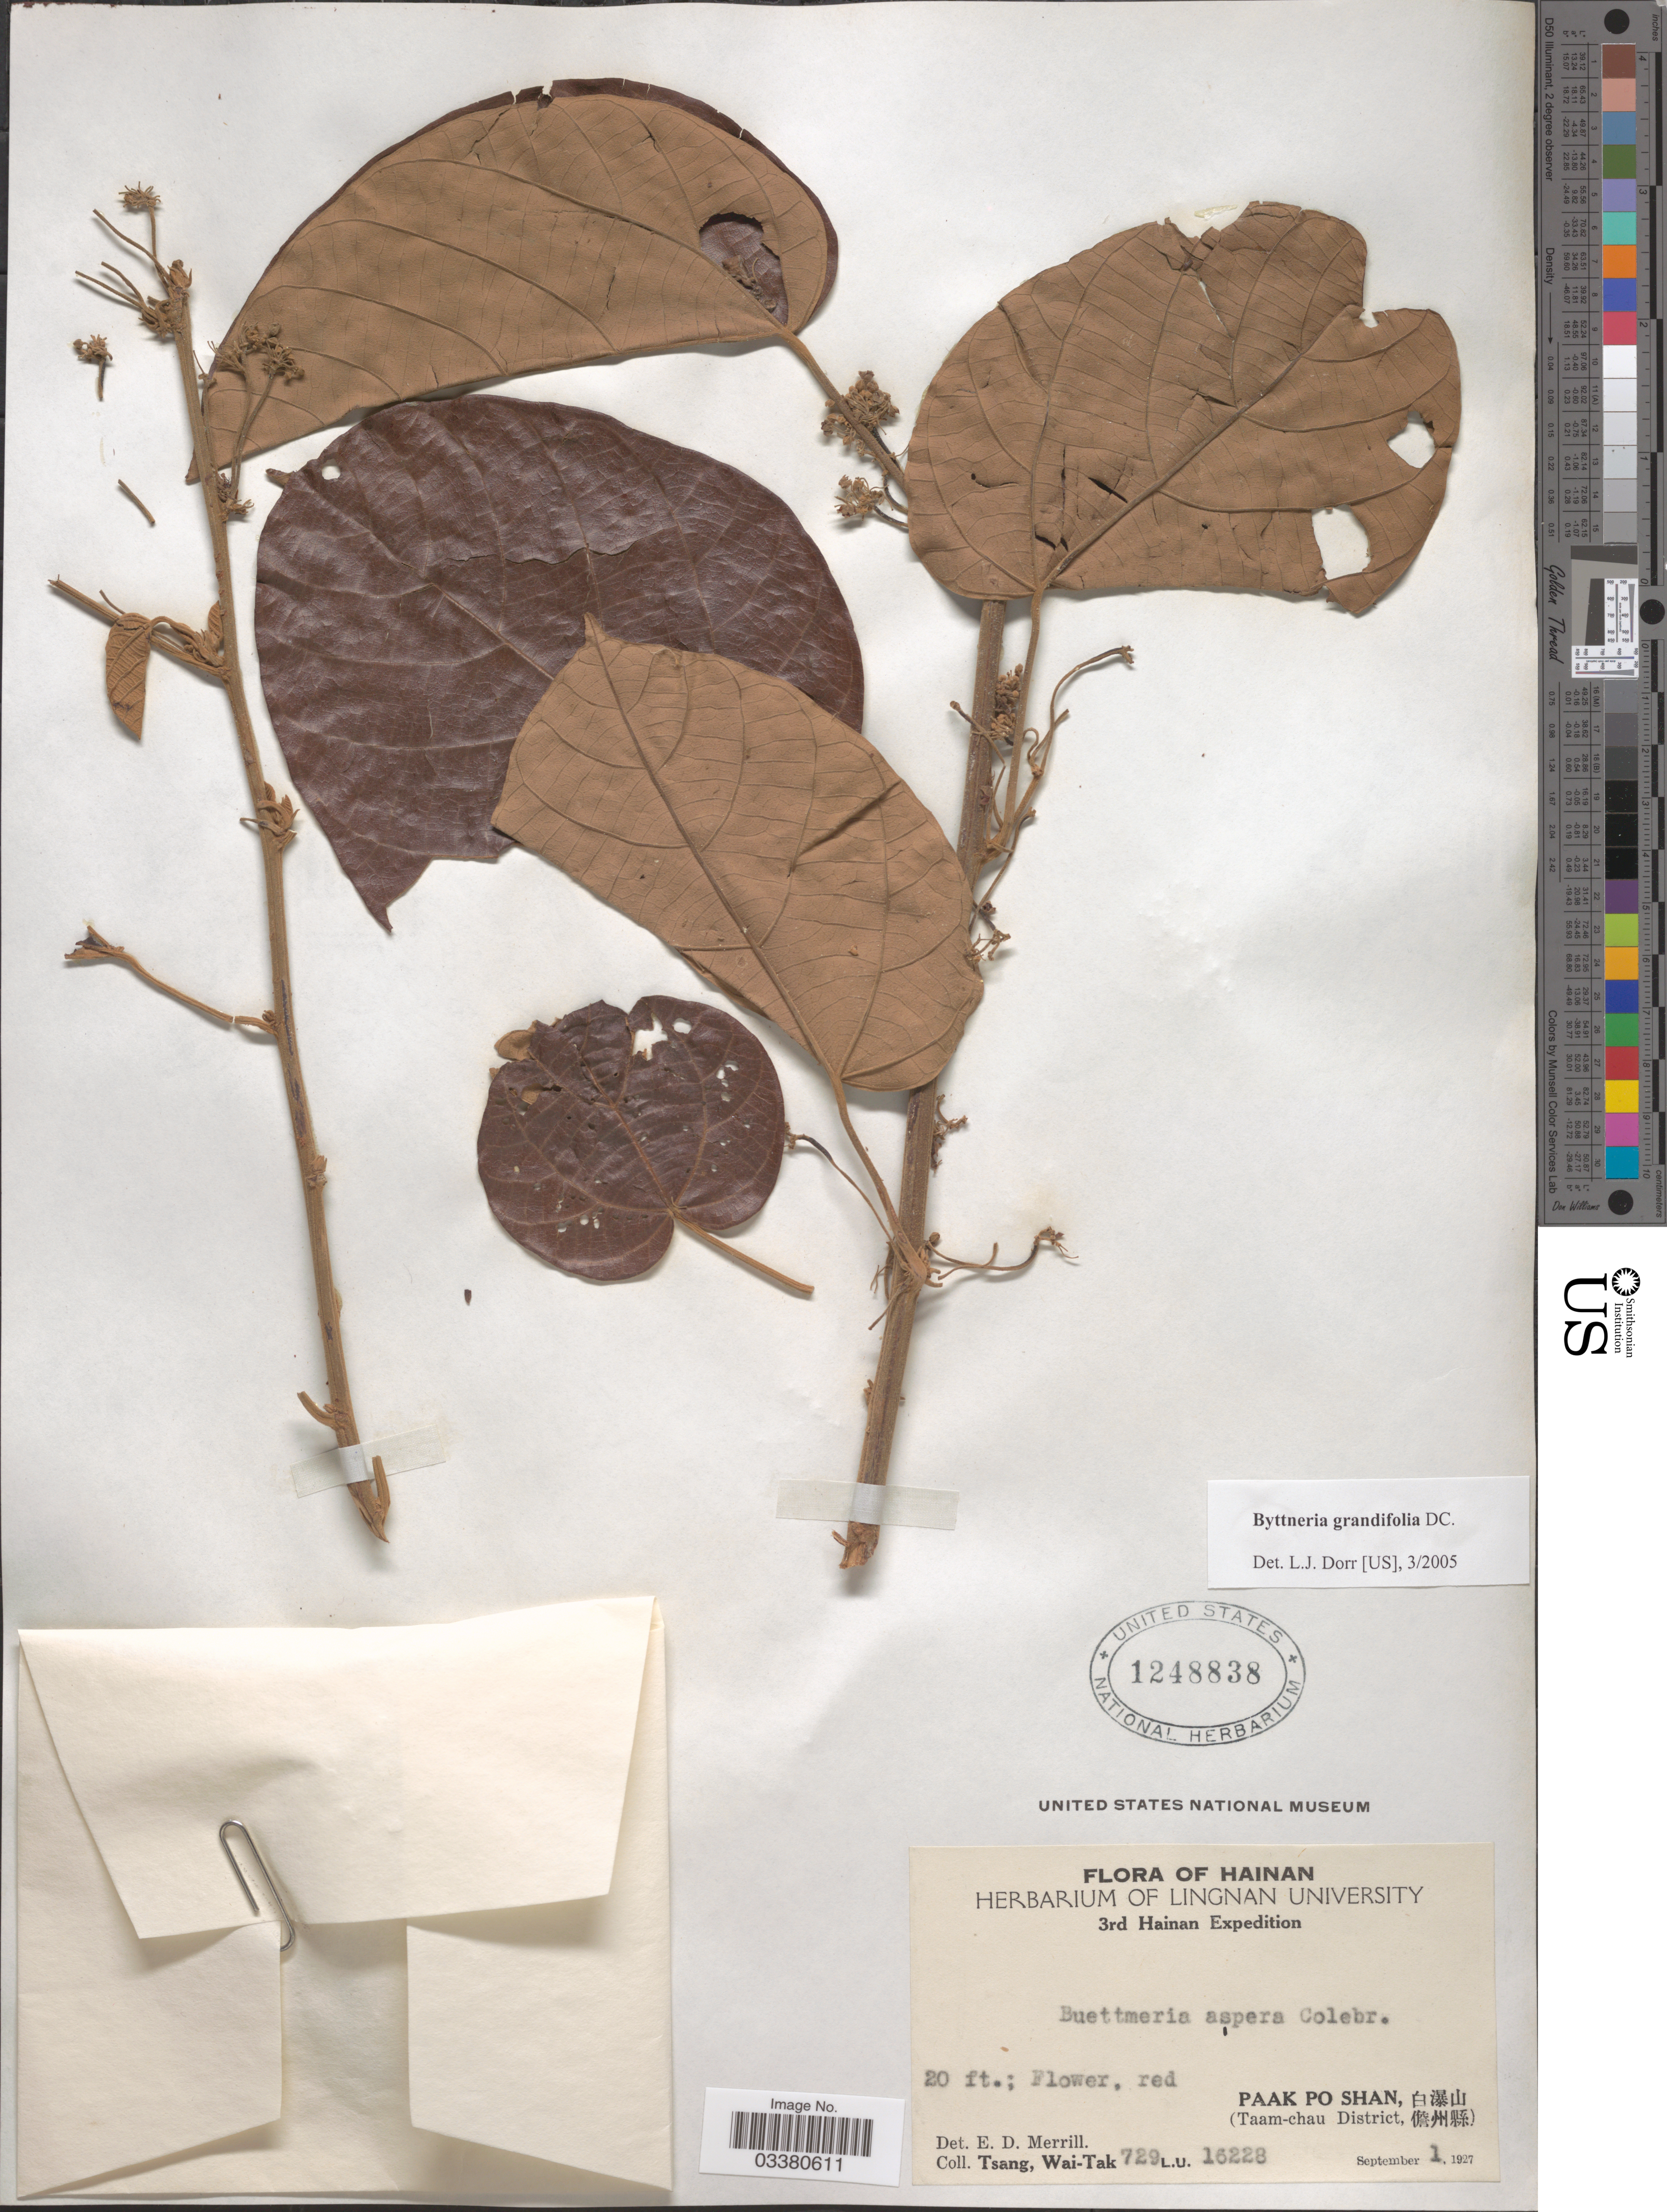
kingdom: Plantae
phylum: Tracheophyta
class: Magnoliopsida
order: Malvales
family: Malvaceae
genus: Byttneria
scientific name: Byttneria grandifolia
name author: DC.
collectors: W. T. Tsang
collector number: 729 L.U. 16228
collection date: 1927-09-01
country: China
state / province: Hainan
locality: Taam-chau District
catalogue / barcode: US 1248838